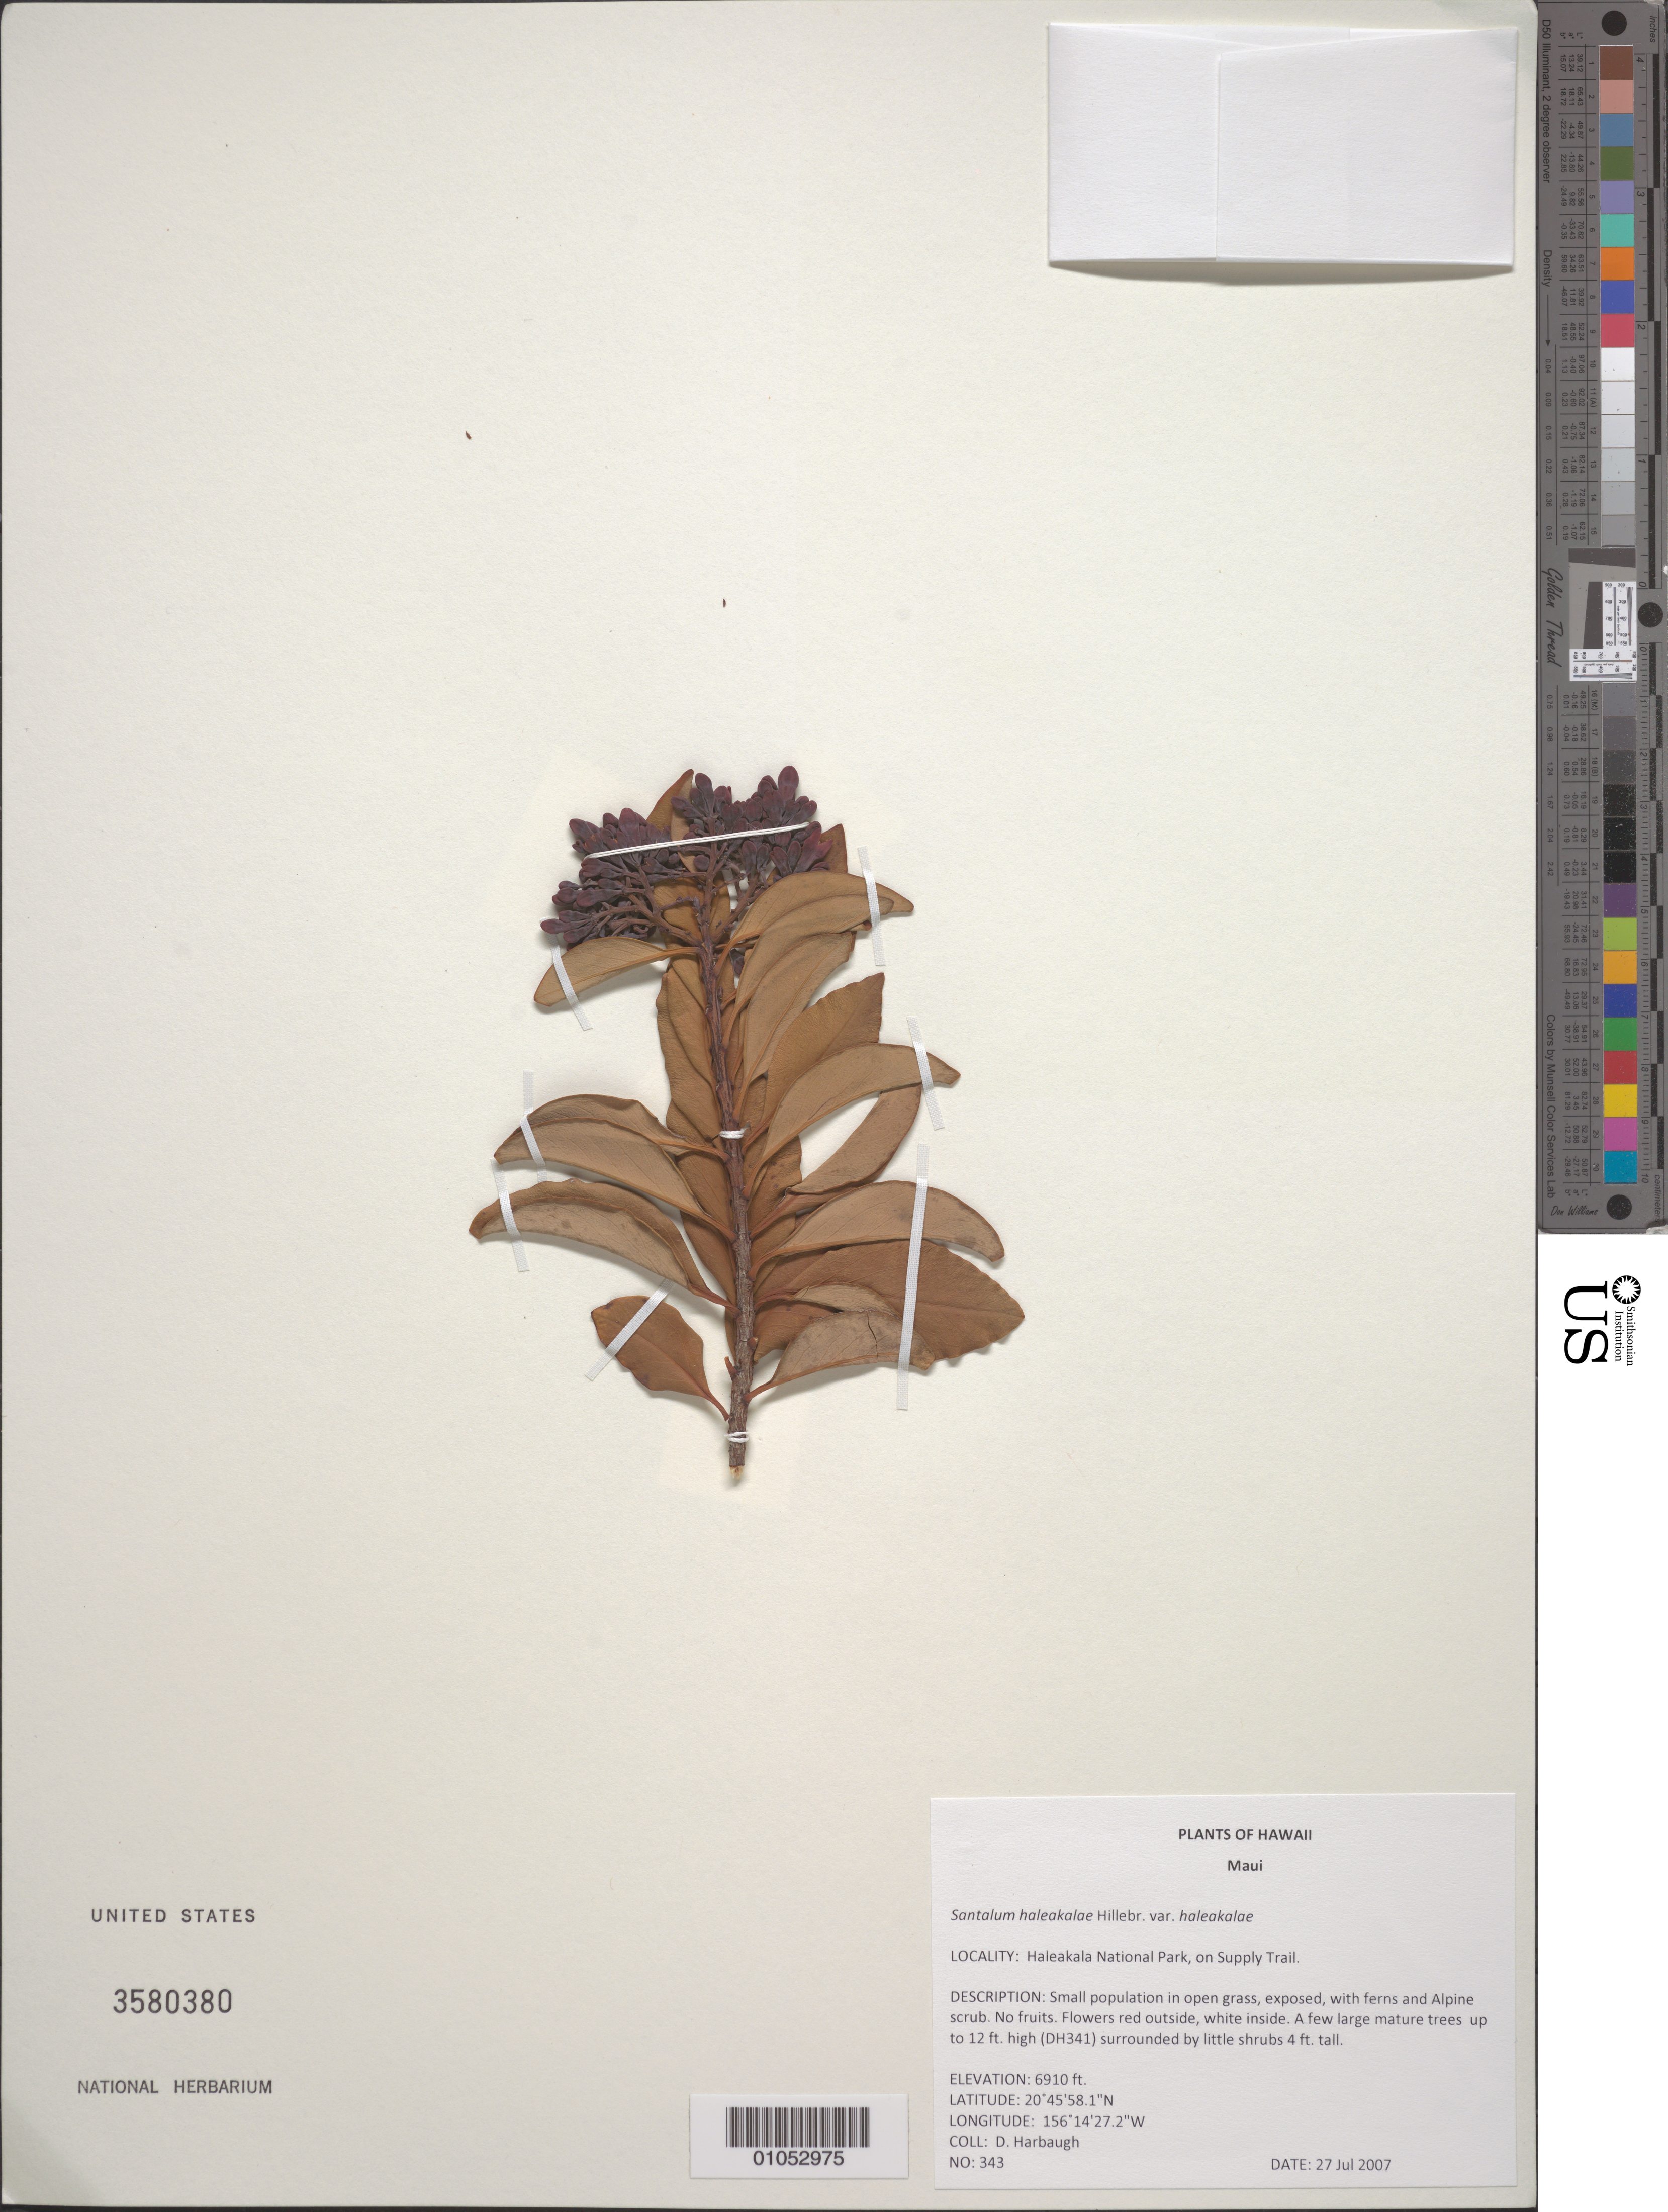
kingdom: Plantae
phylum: Tracheophyta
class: Magnoliopsida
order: Santalales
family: Santalaceae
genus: Santalum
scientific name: Santalum haleakalae var. haleakalae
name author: Hillebr.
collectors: D. Harbaugh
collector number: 343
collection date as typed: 27 Jul 2007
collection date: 2007-07-27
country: United States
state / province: Hawaii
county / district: Maui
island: Maui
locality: Haleakala National Park, on Supply Trail.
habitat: Alpine scrub, in open grass, exposed.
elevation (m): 2106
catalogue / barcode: US 3580380